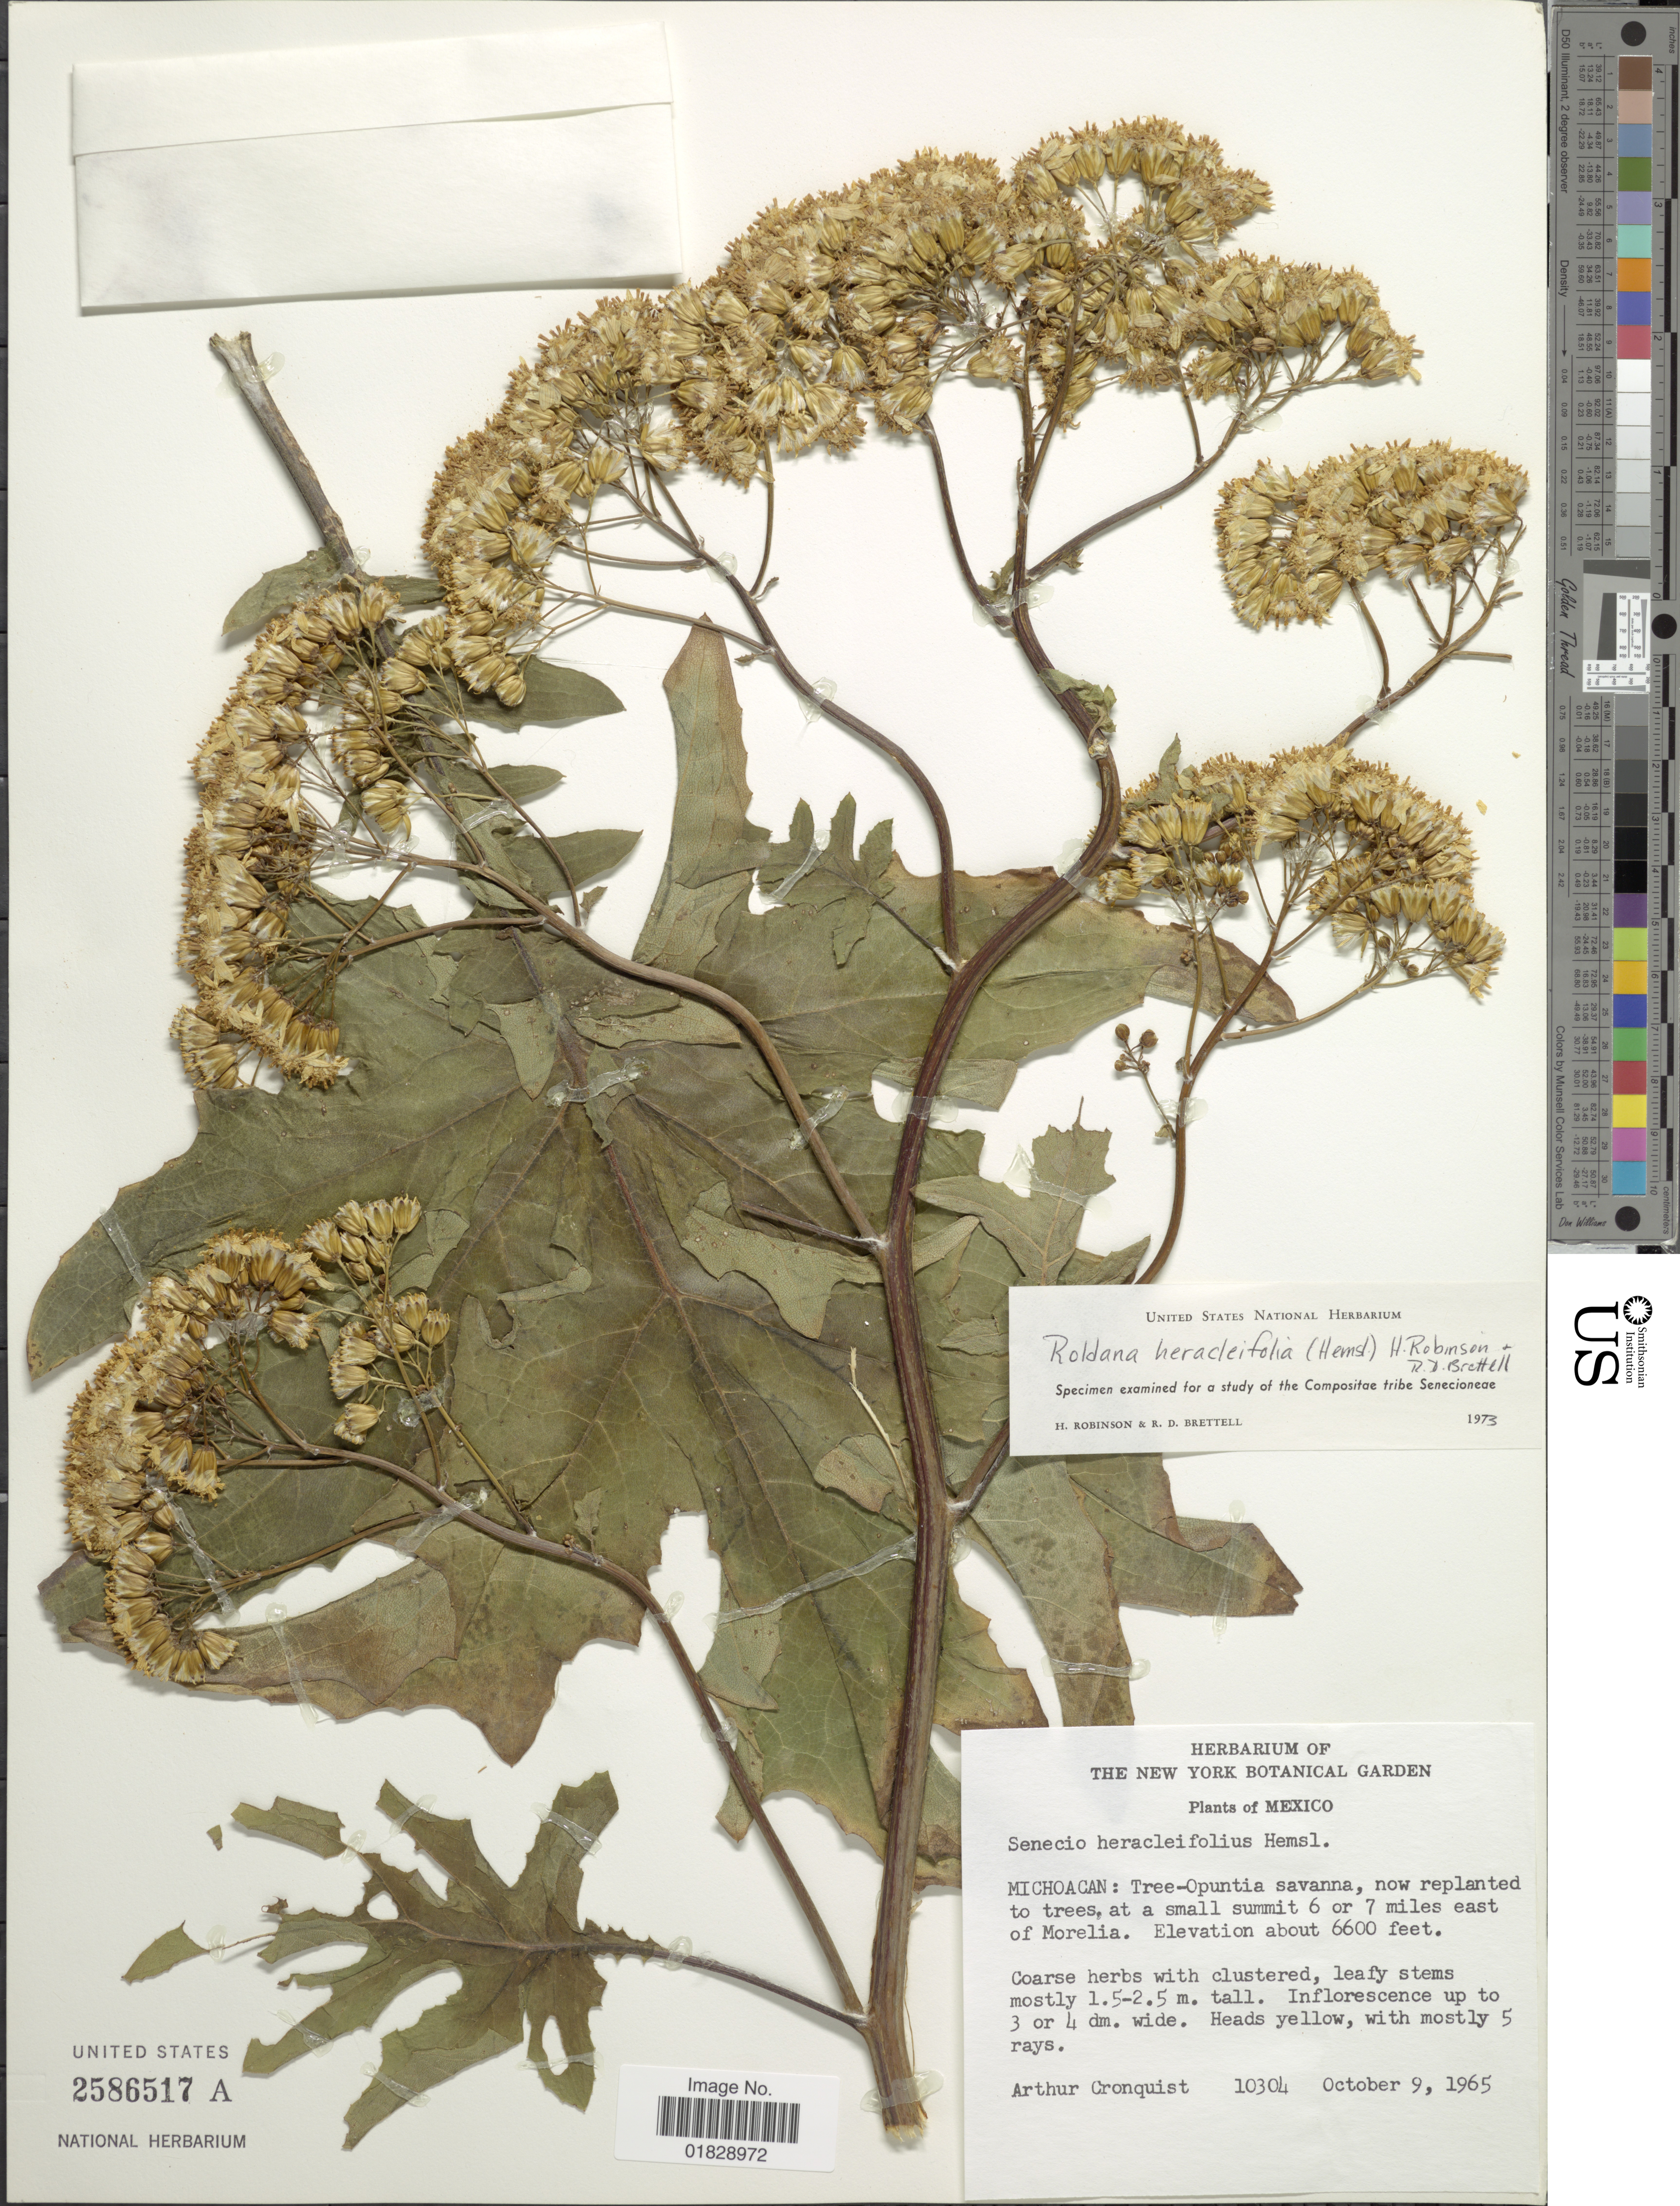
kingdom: Plantae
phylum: Tracheophyta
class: Magnoliopsida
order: Asterales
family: Asteraceae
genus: Roldana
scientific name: Roldana heracleifolia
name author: (Hemsl.) H. Rob. & Brettell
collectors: A. J. Cronquist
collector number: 10304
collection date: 1965-10-09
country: Mexico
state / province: Michoacán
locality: Michoacan: Tree-Opuntia savanna, now replanted to trees, at a small summit 6 or 7 miles east of Morelia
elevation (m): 2012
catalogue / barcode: US 2586517A